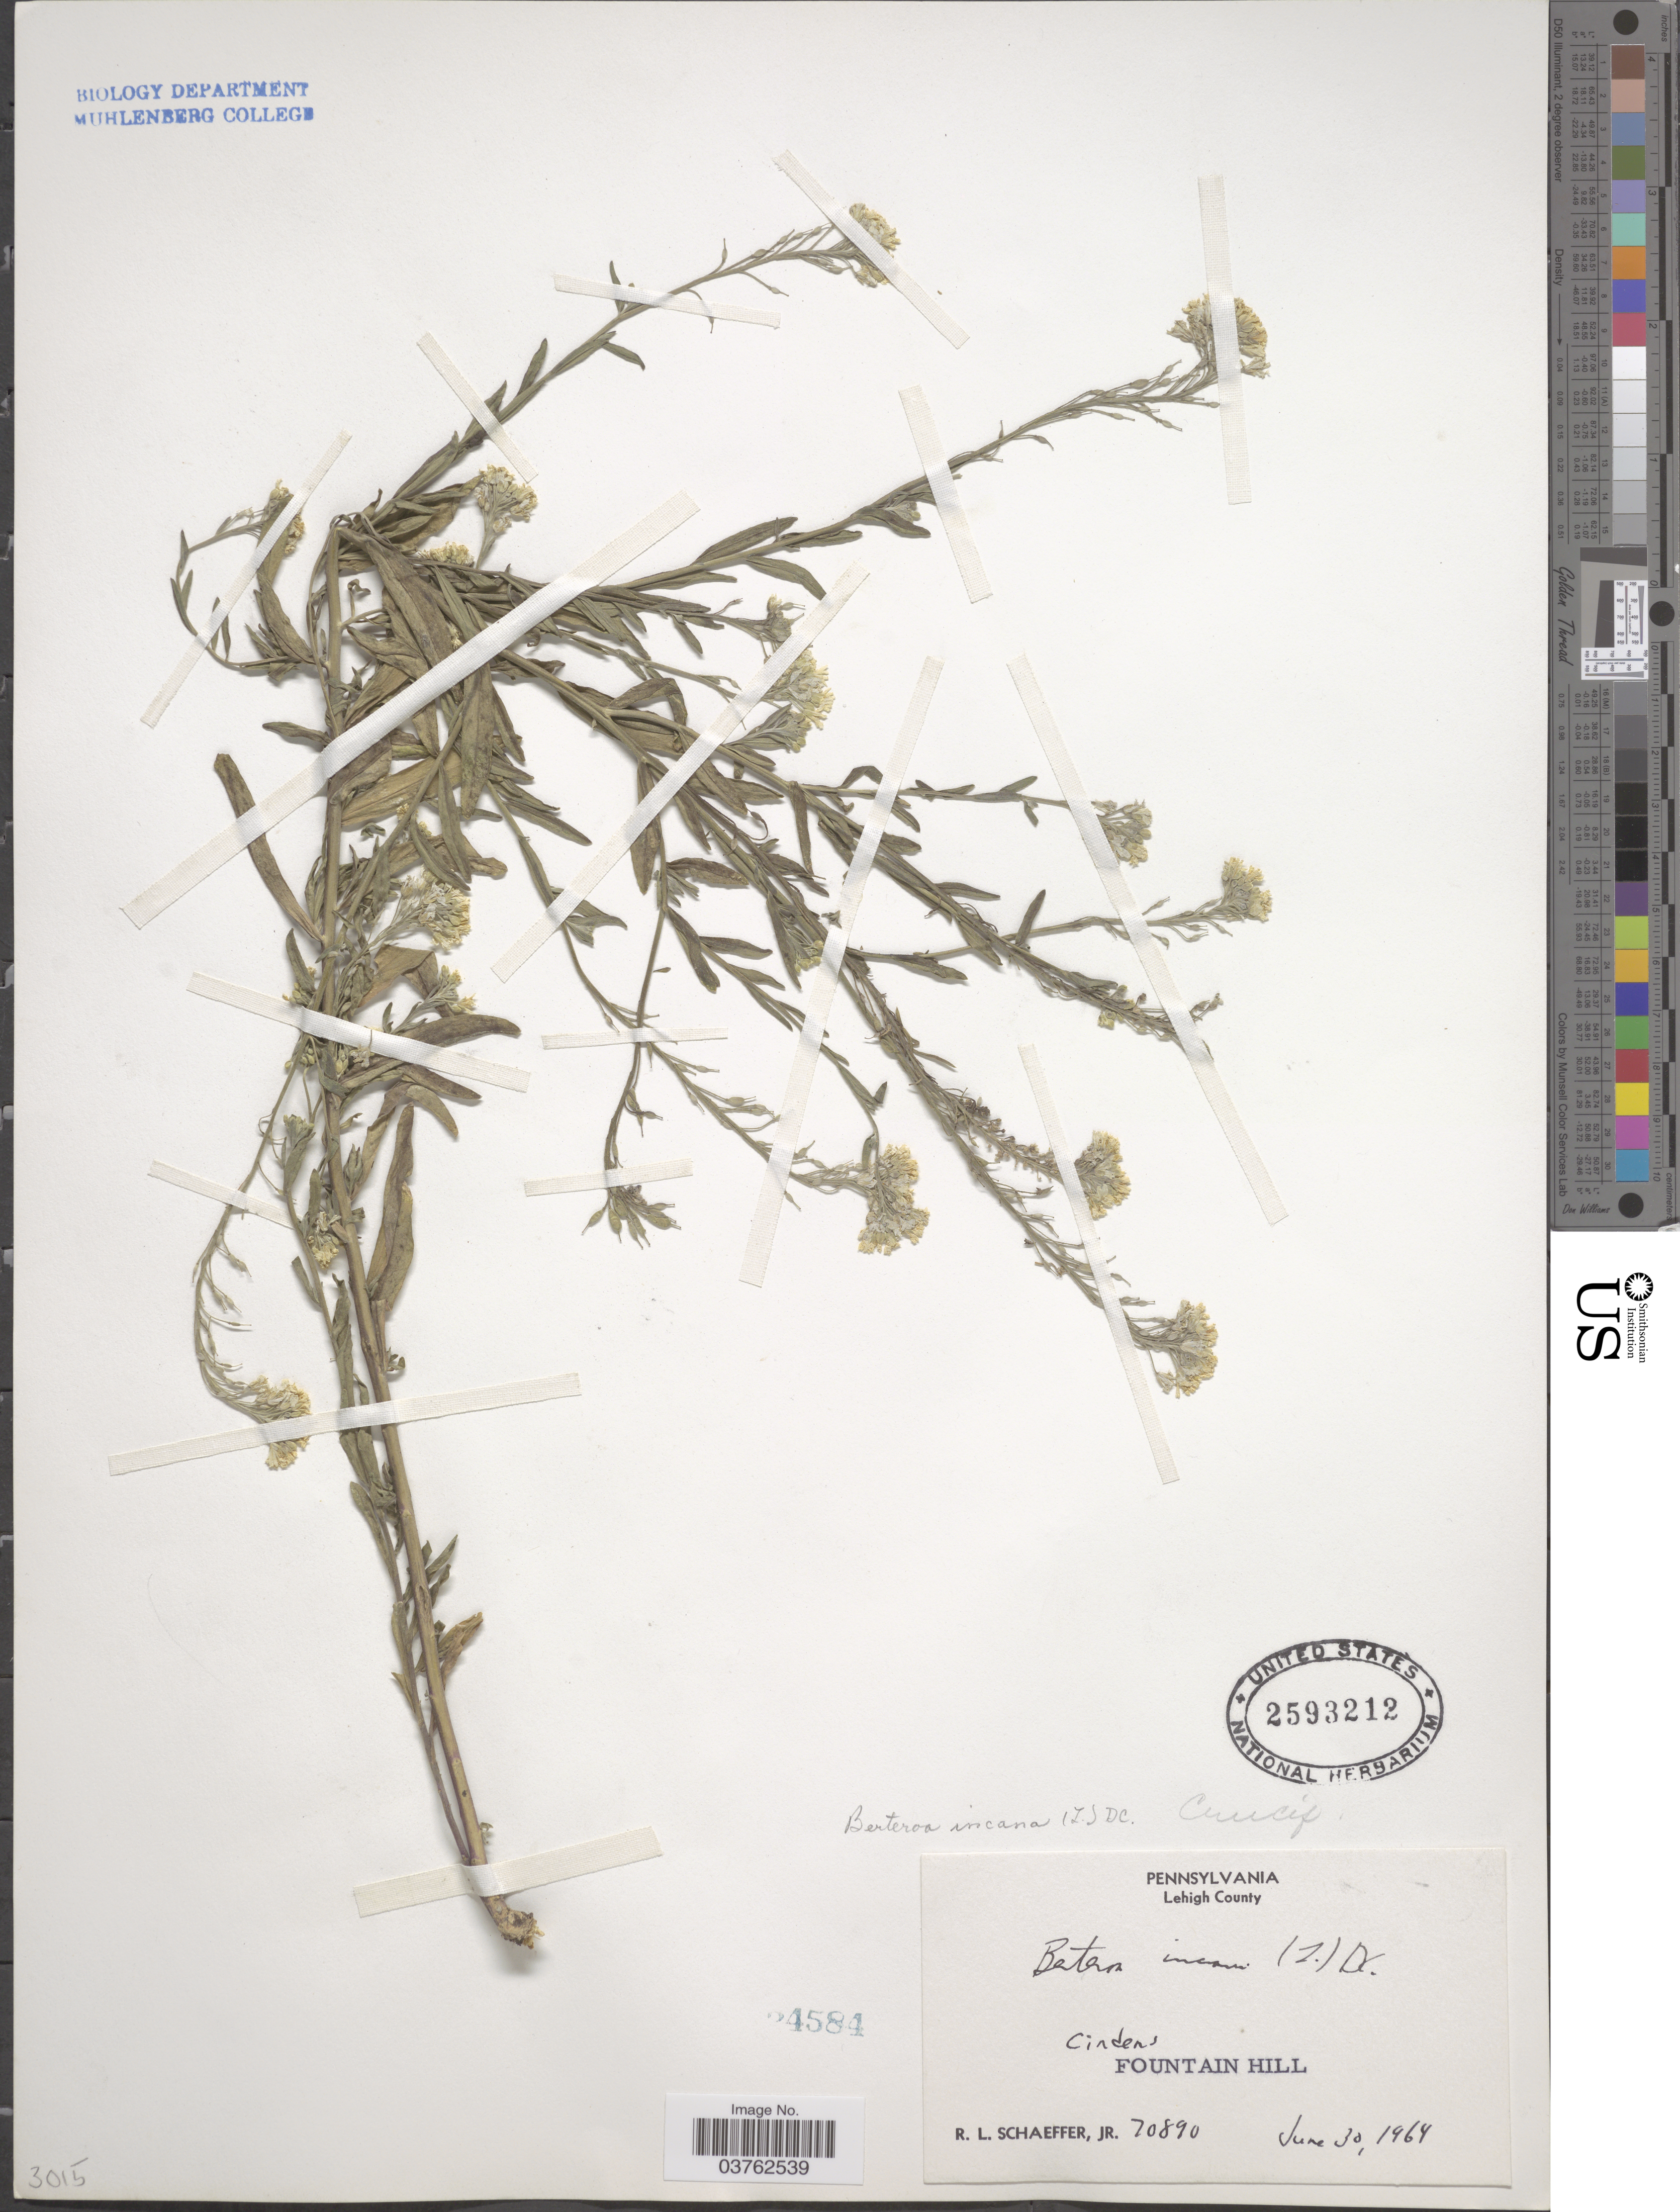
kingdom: Plantae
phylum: Tracheophyta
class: Magnoliopsida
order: Brassicales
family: Brassicaceae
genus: Berteroa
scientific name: Berteroa incana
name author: (L.) DC.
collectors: R. L. Schaeffer Jr.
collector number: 70890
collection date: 1964-06-30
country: United States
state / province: Pennsylvania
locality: Lehigh County. Cinders. Fountain Hill.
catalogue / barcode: US 2593212